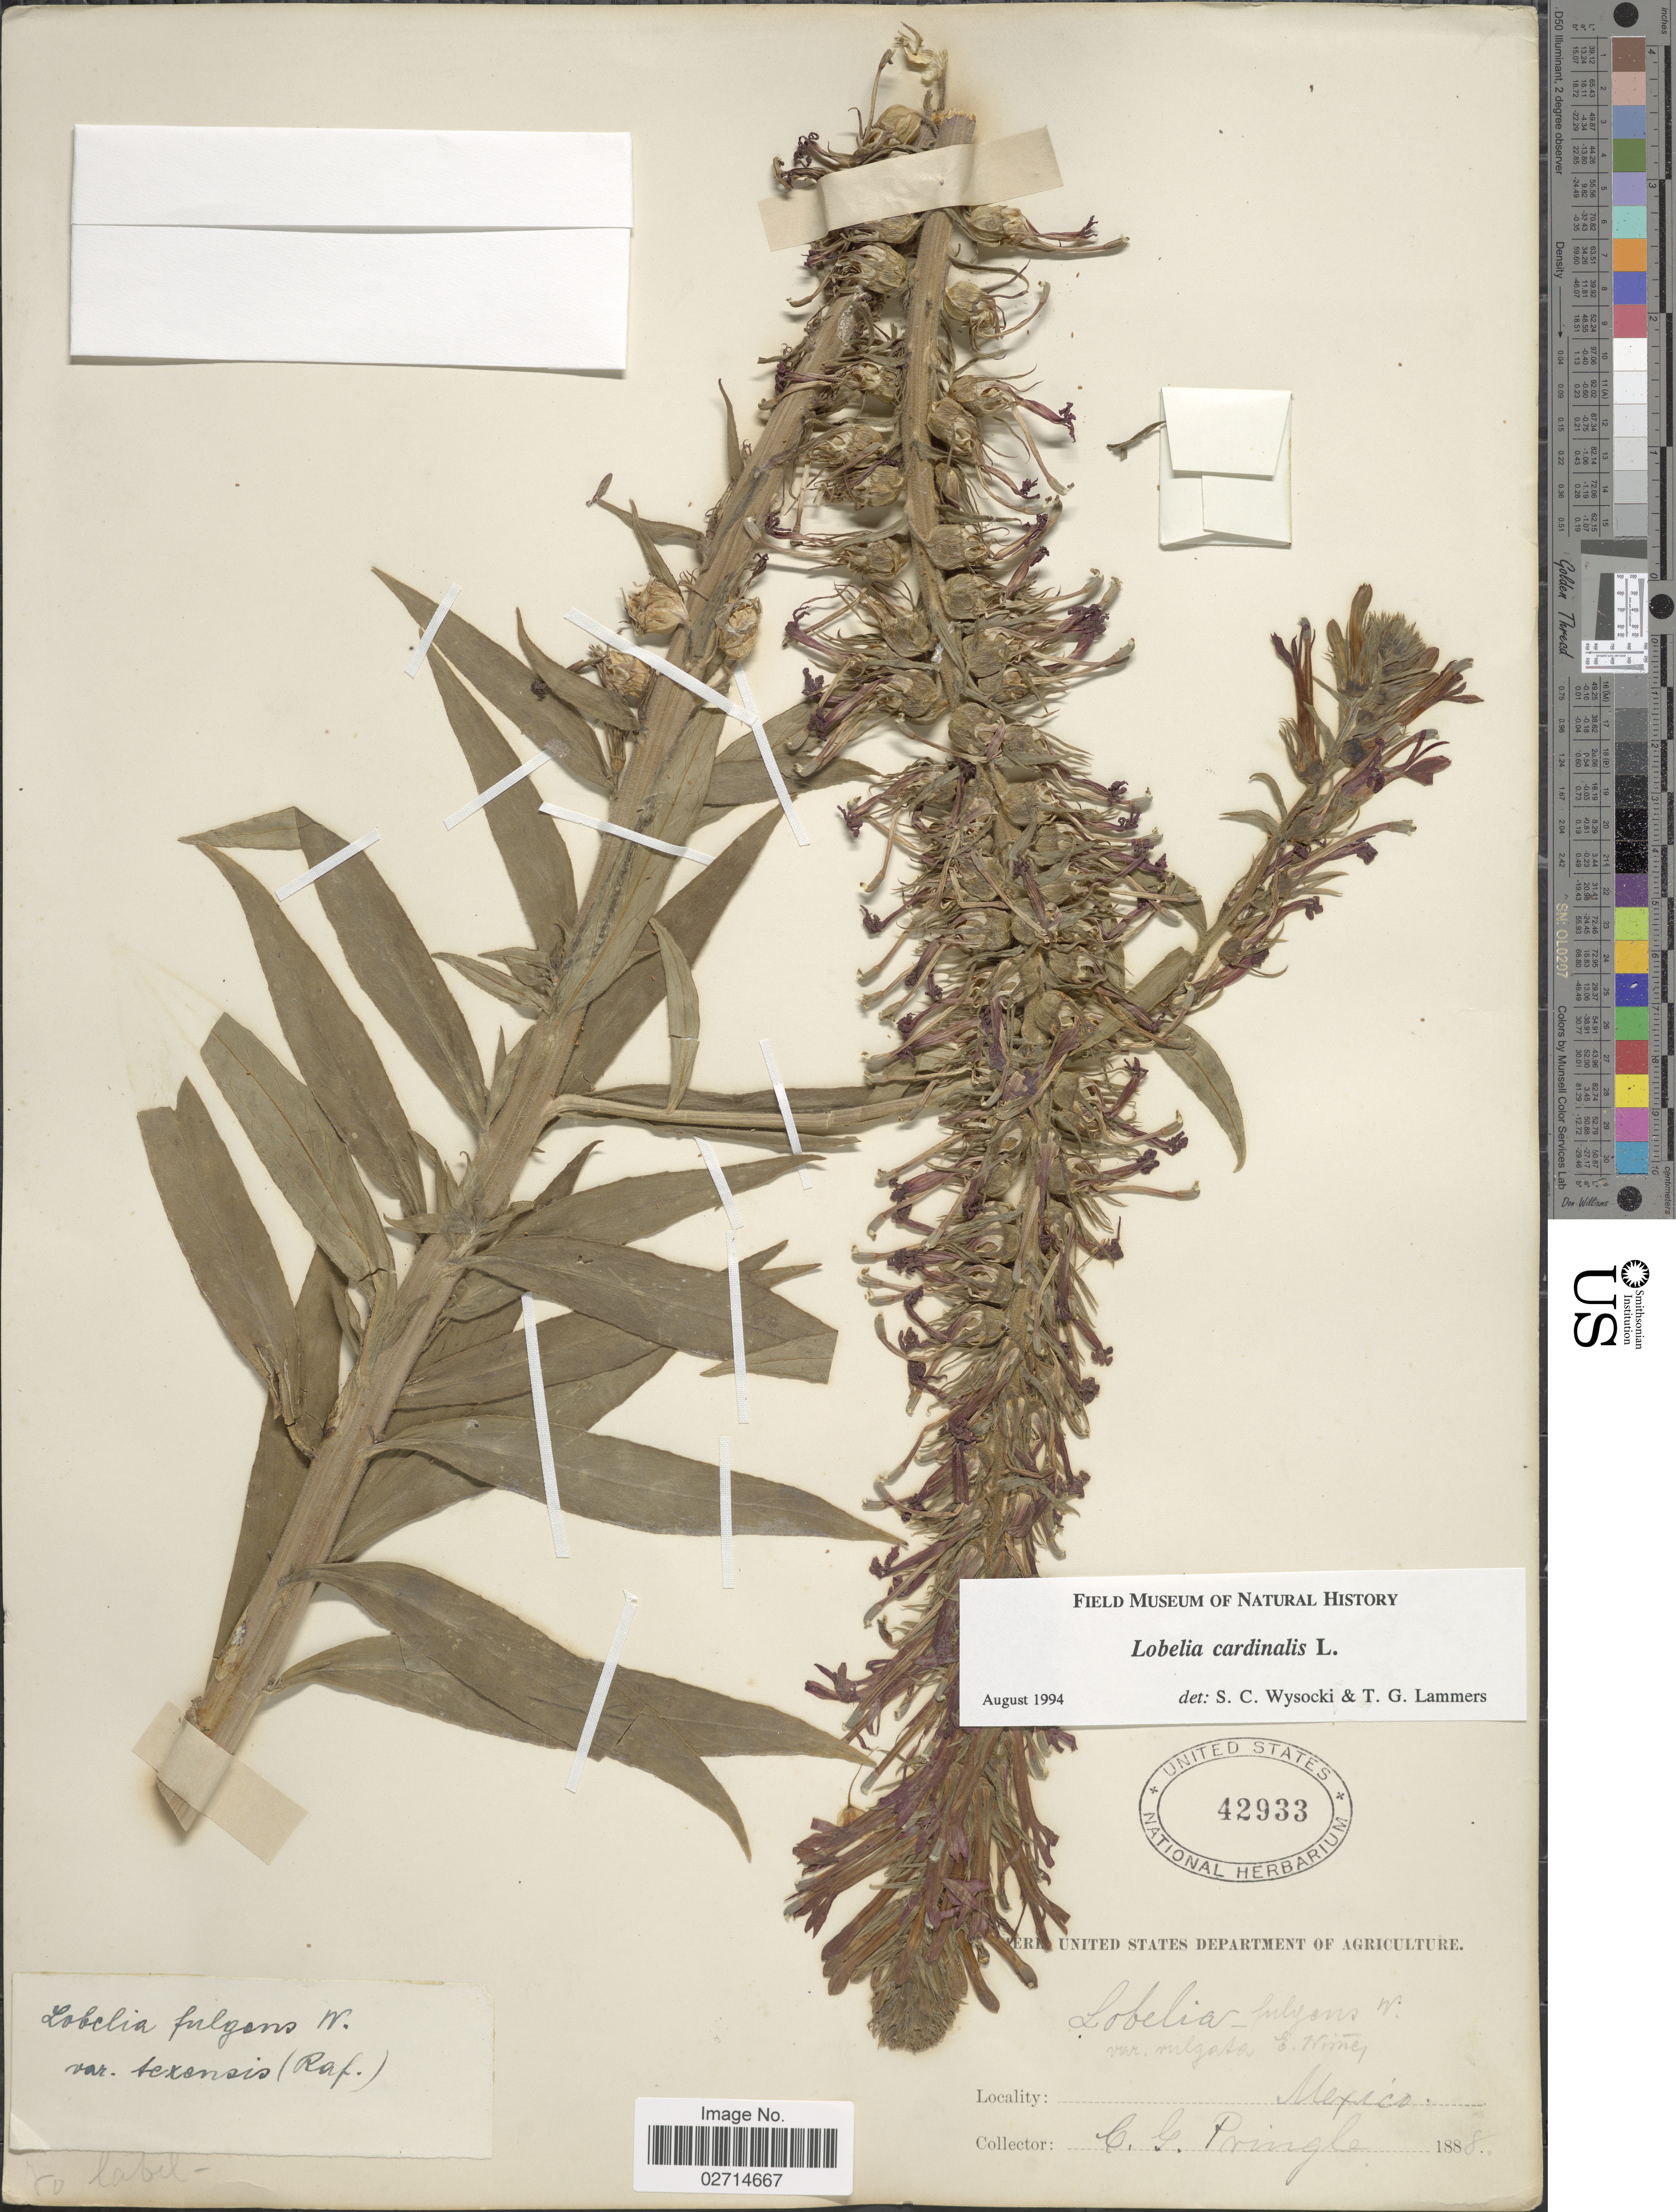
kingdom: Plantae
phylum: Tracheophyta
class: Magnoliopsida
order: Asterales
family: Campanulaceae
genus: Lobelia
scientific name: Lobelia cardinalis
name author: L.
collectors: C. G. Pringle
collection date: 1888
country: Mexico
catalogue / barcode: US 82933